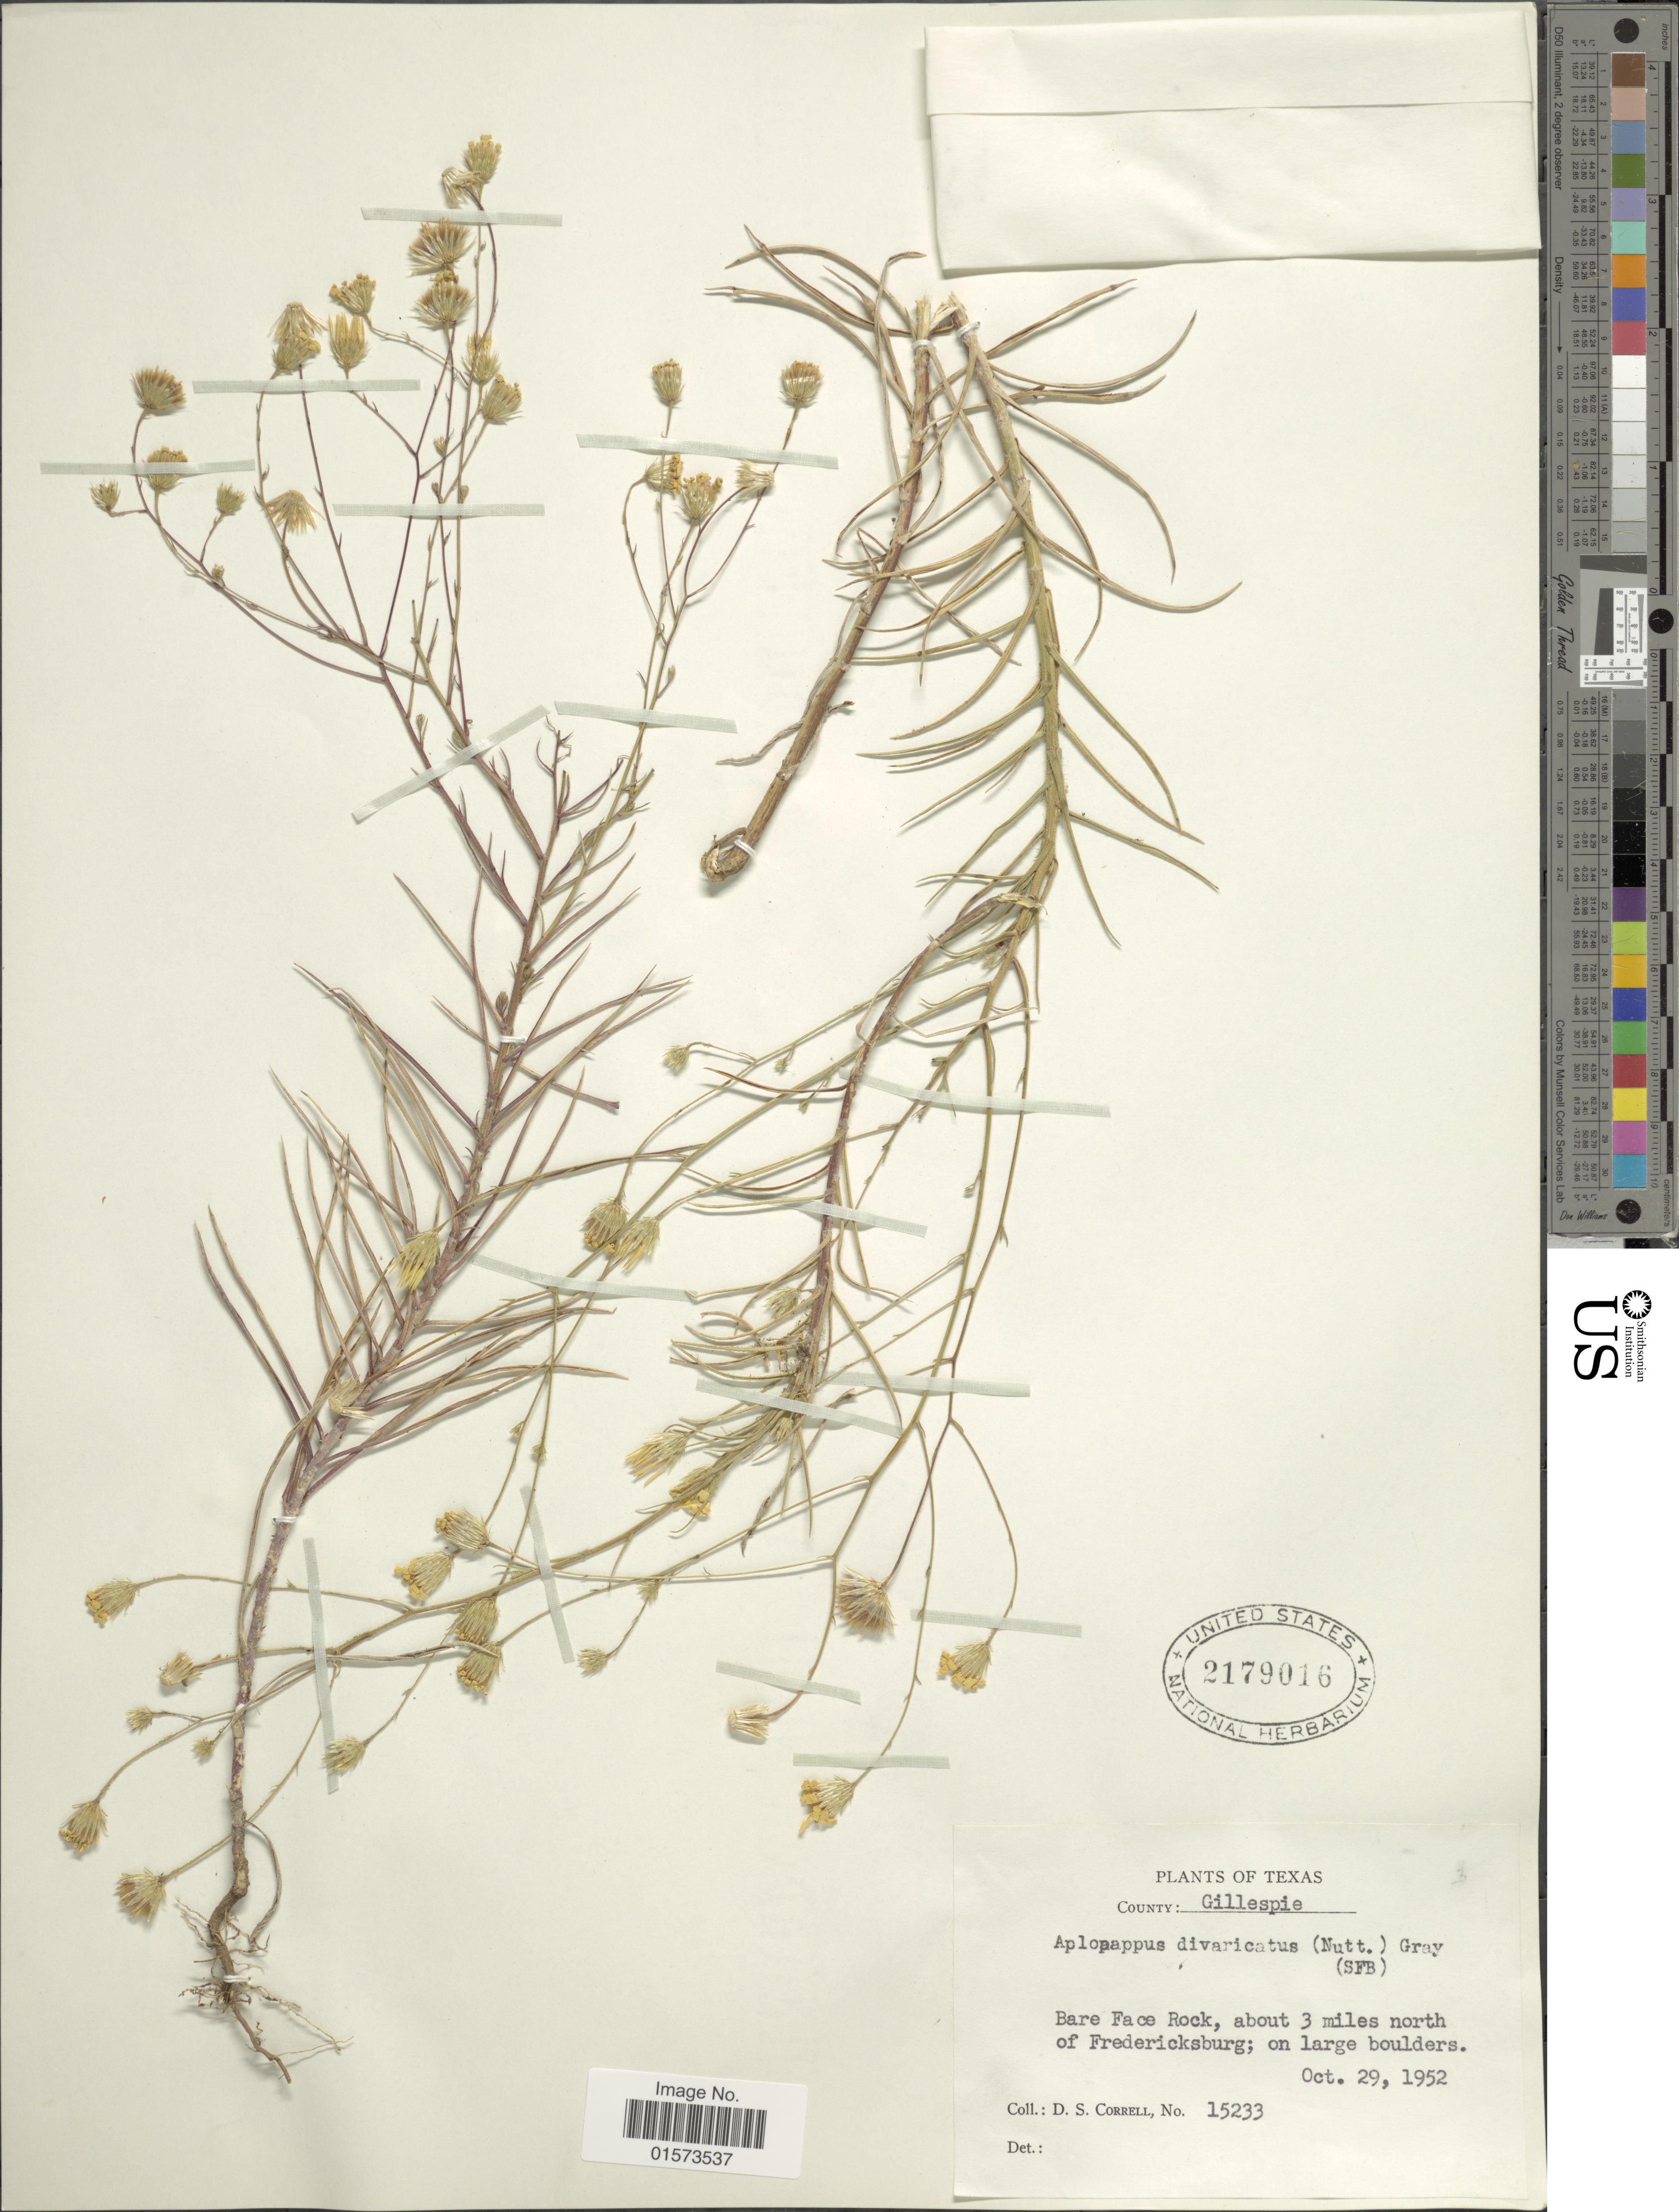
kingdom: Plantae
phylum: Tracheophyta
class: Magnoliopsida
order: Asterales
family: Asteraceae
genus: Croptilon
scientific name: Croptilon divaricatum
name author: (Nutt.) Raf.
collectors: D. S. Correll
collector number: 15233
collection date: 1952-10-29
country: United States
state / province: Texas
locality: County Gillespie, Bare Face Rock, about 3 miles north of Fredericksburg; on large boulders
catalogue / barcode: US 2179016